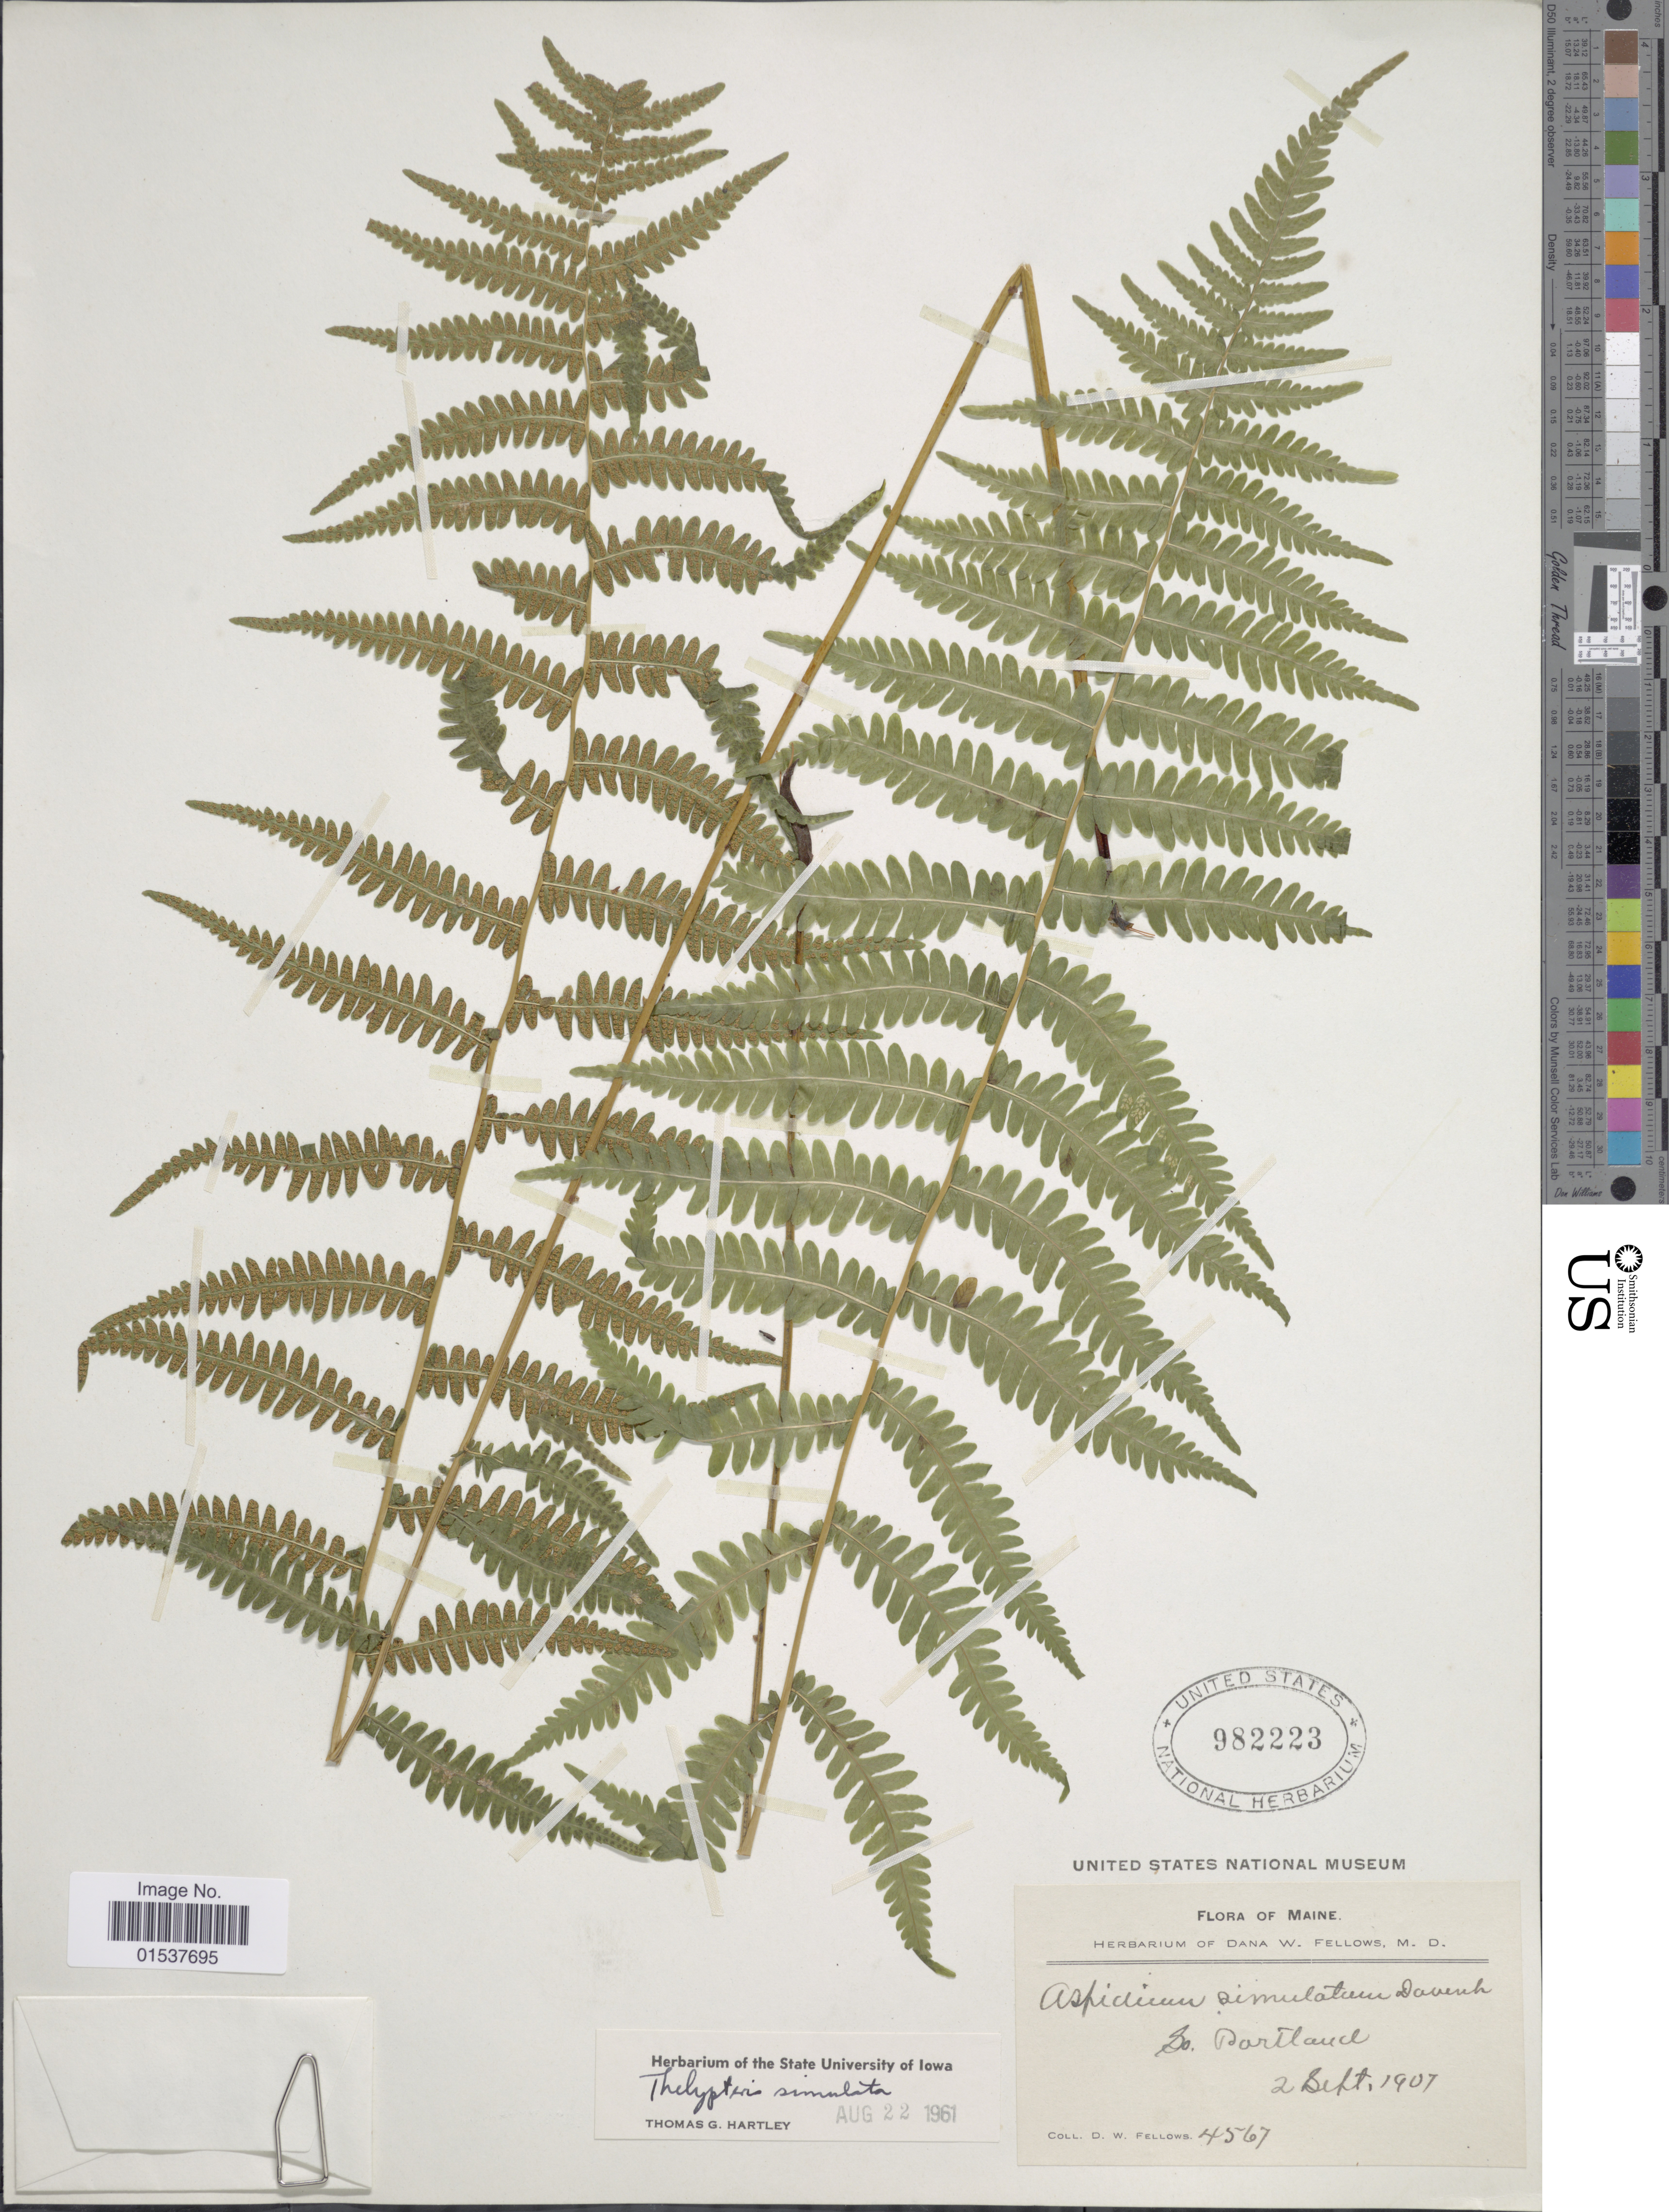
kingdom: Plantae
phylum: Tracheophyta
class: Polypodiopsida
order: Polypodiales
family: Thelypteridaceae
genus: Parathelypteris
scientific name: Parathelypteris simulata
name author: (Davenp.) Holttum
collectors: D. W. Fellows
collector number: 4567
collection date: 1907-09-02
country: United States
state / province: Maine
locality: So. Portland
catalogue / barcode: US 982223